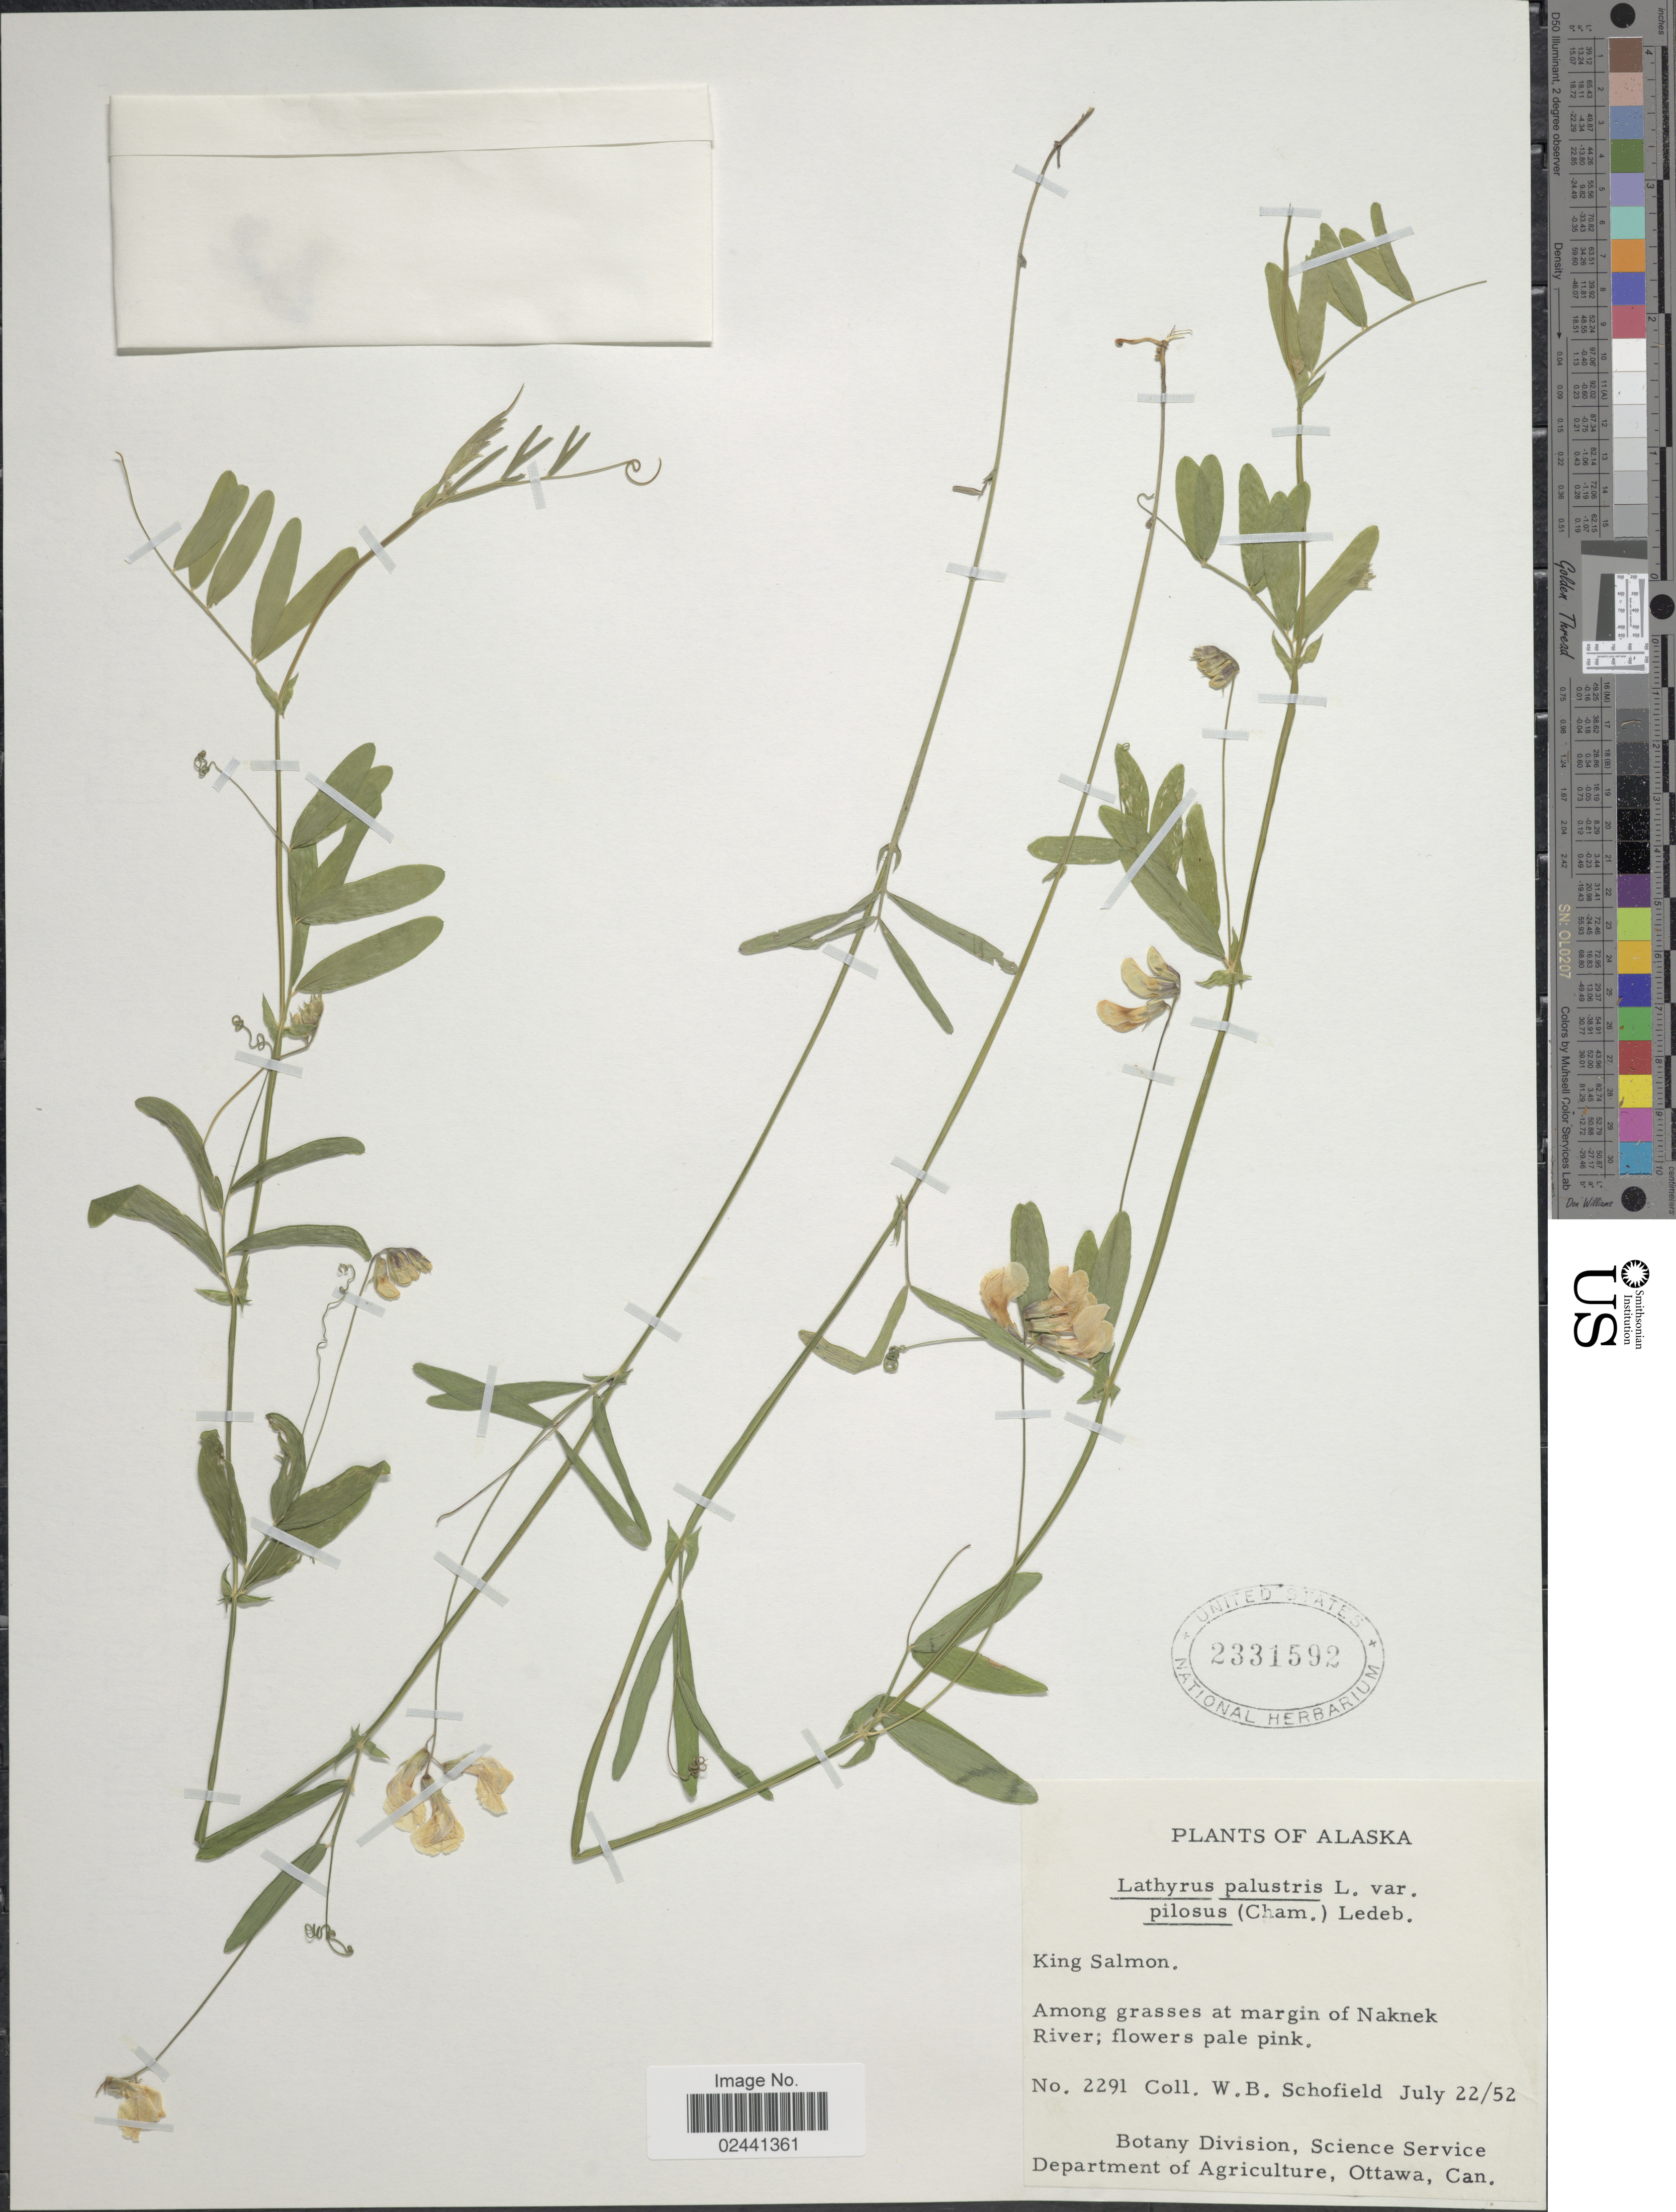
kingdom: Plantae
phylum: Tracheophyta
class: Magnoliopsida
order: Fabales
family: Fabaceae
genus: Lathyrus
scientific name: Lathyrus palustris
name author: L.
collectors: W. Schofield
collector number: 2291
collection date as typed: Transcribed d/m/y: 22/7/52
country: United States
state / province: Alaska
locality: King Salmon, among grasses at margin of Naknek River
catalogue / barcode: US 2331592